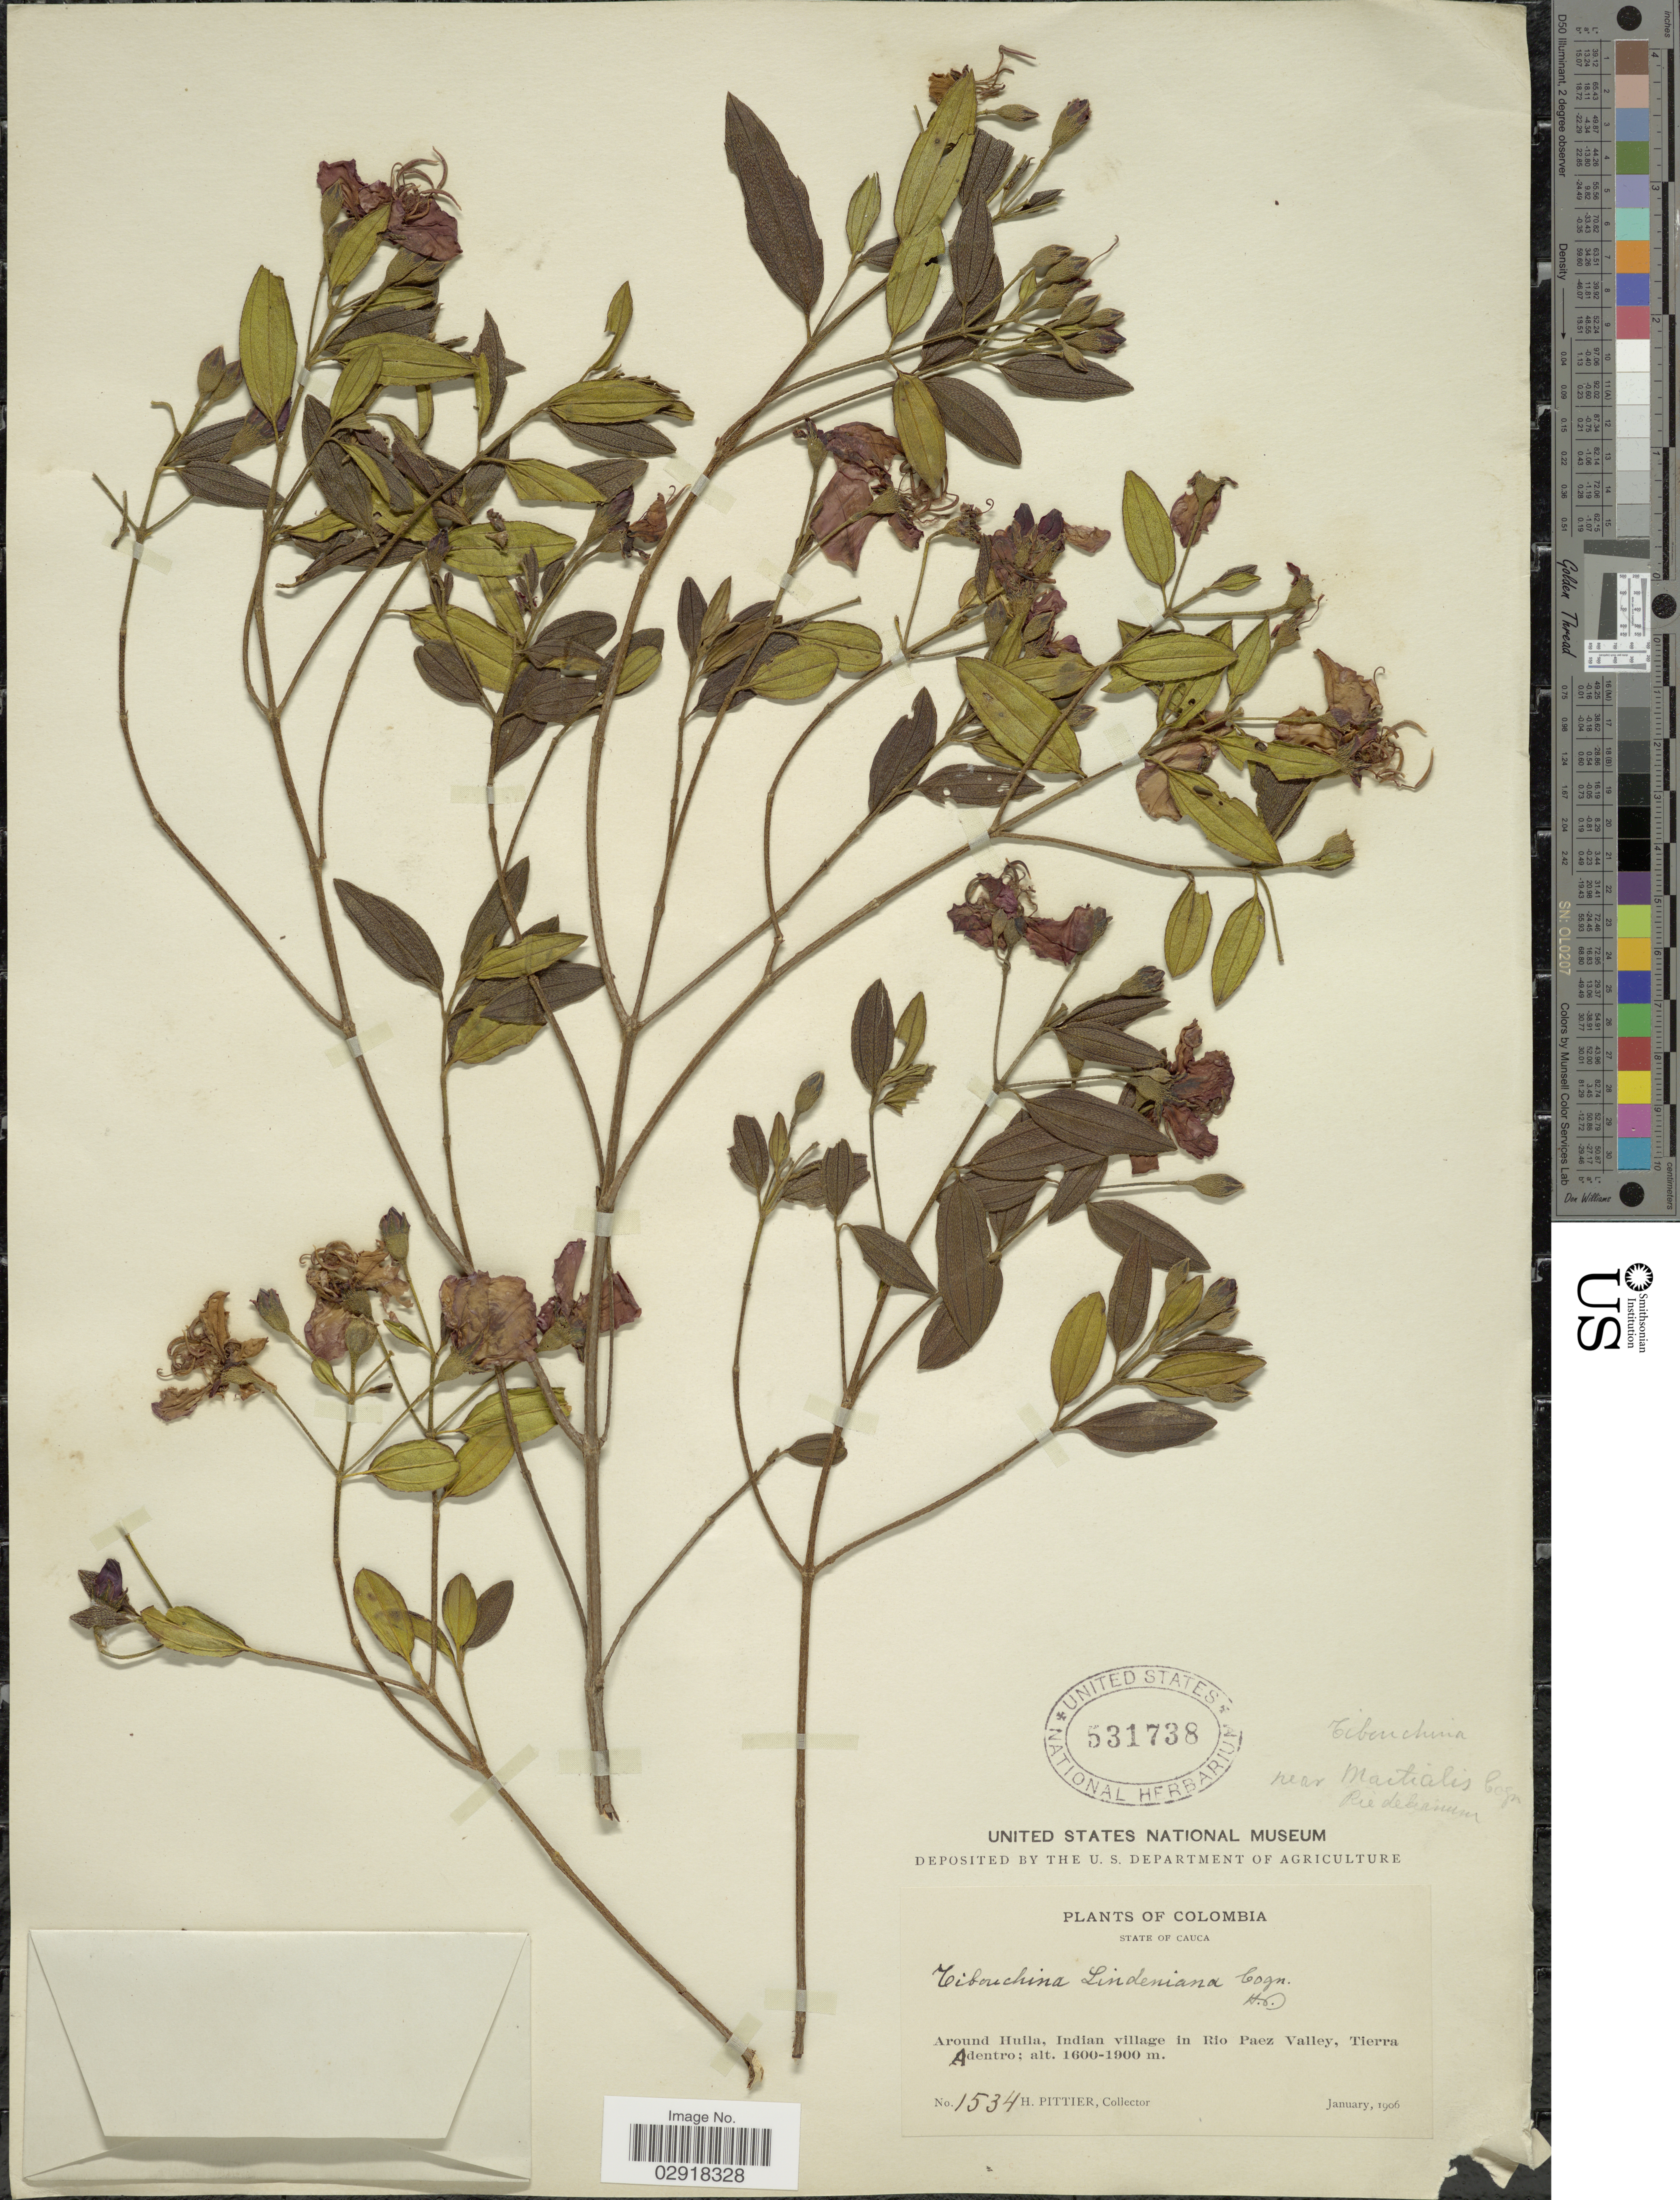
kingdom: Plantae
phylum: Tracheophyta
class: Magnoliopsida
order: Myrtales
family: Melastomataceae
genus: Pleroma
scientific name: Pleroma martiale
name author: (Cham.) Triana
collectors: H. F. Pittier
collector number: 1534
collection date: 1906-01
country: Colombia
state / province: Cauca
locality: Around Huila, Indian village in Rio Paez Valley, Tierra Adentro.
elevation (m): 1600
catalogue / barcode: US 531738